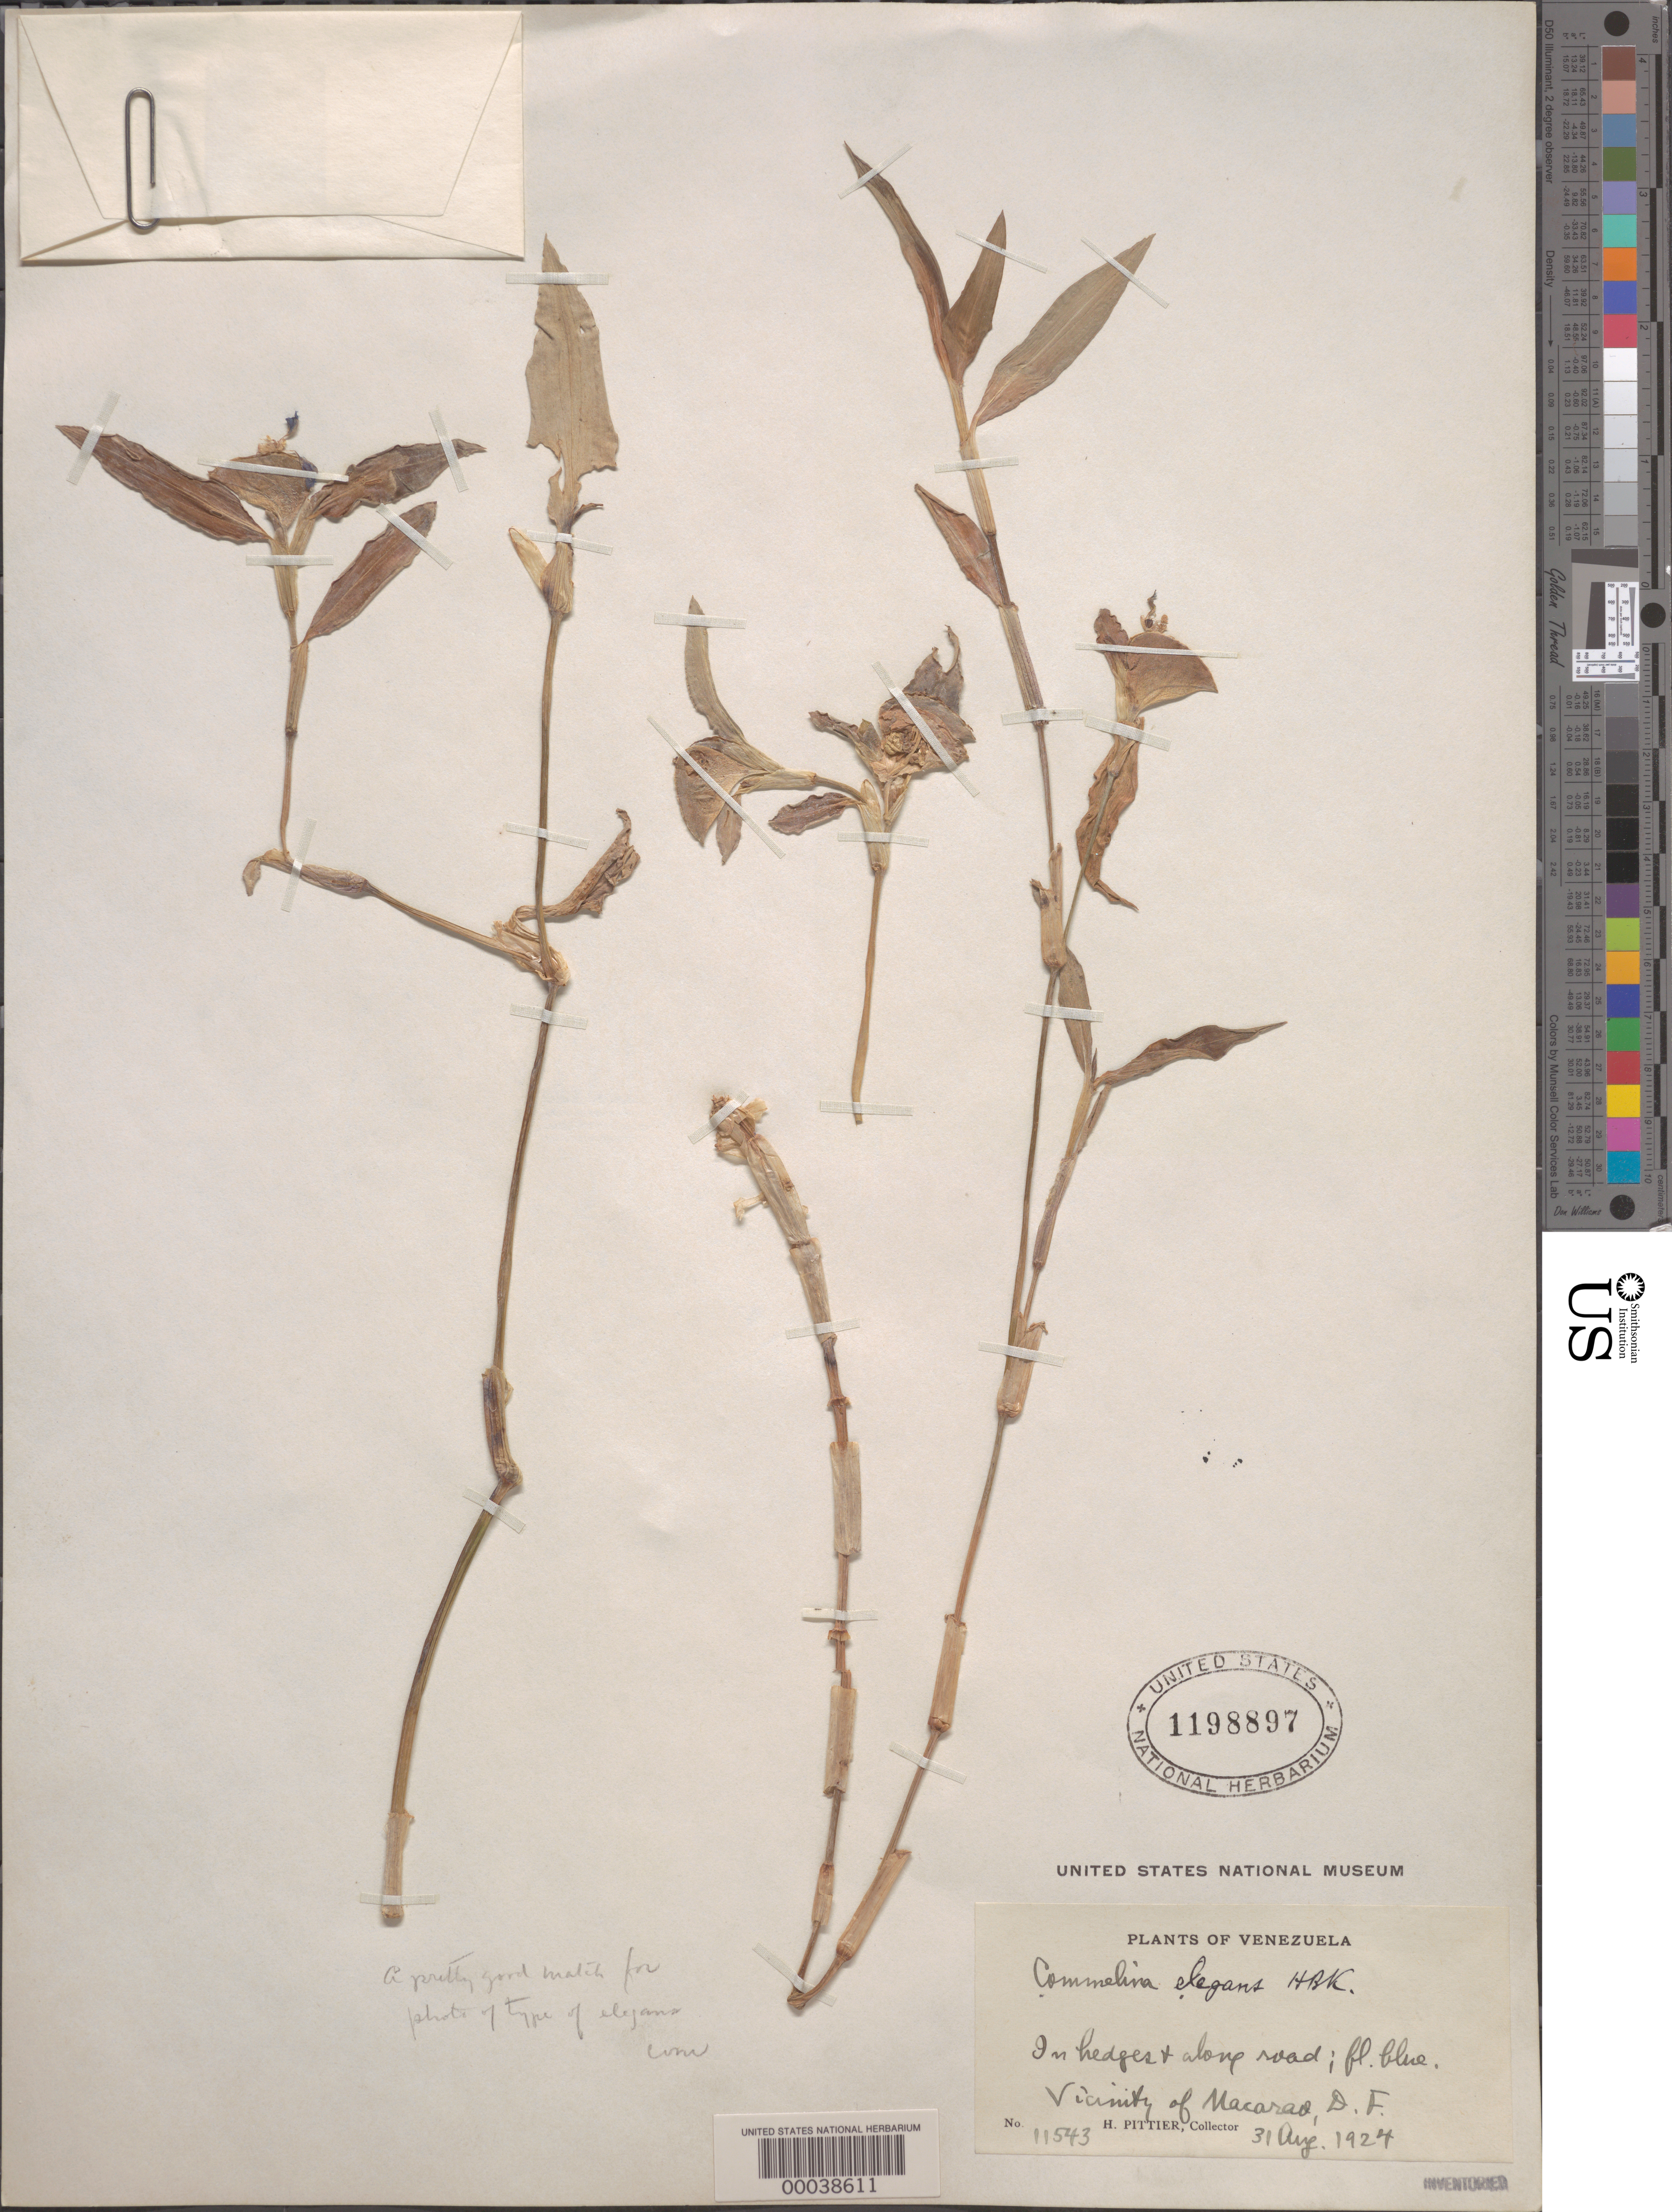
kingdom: Plantae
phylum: Tracheophyta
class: Liliopsida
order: Commelinales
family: Commelinaceae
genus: Commelina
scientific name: Commelina erecta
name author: L.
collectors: H. F. Pittier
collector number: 11543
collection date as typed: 31 Aug 1924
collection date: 1924-08-31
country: Venezuela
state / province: Distrito Federal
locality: Vicinity of macarao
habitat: Hedges and along road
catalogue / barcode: US 1198897